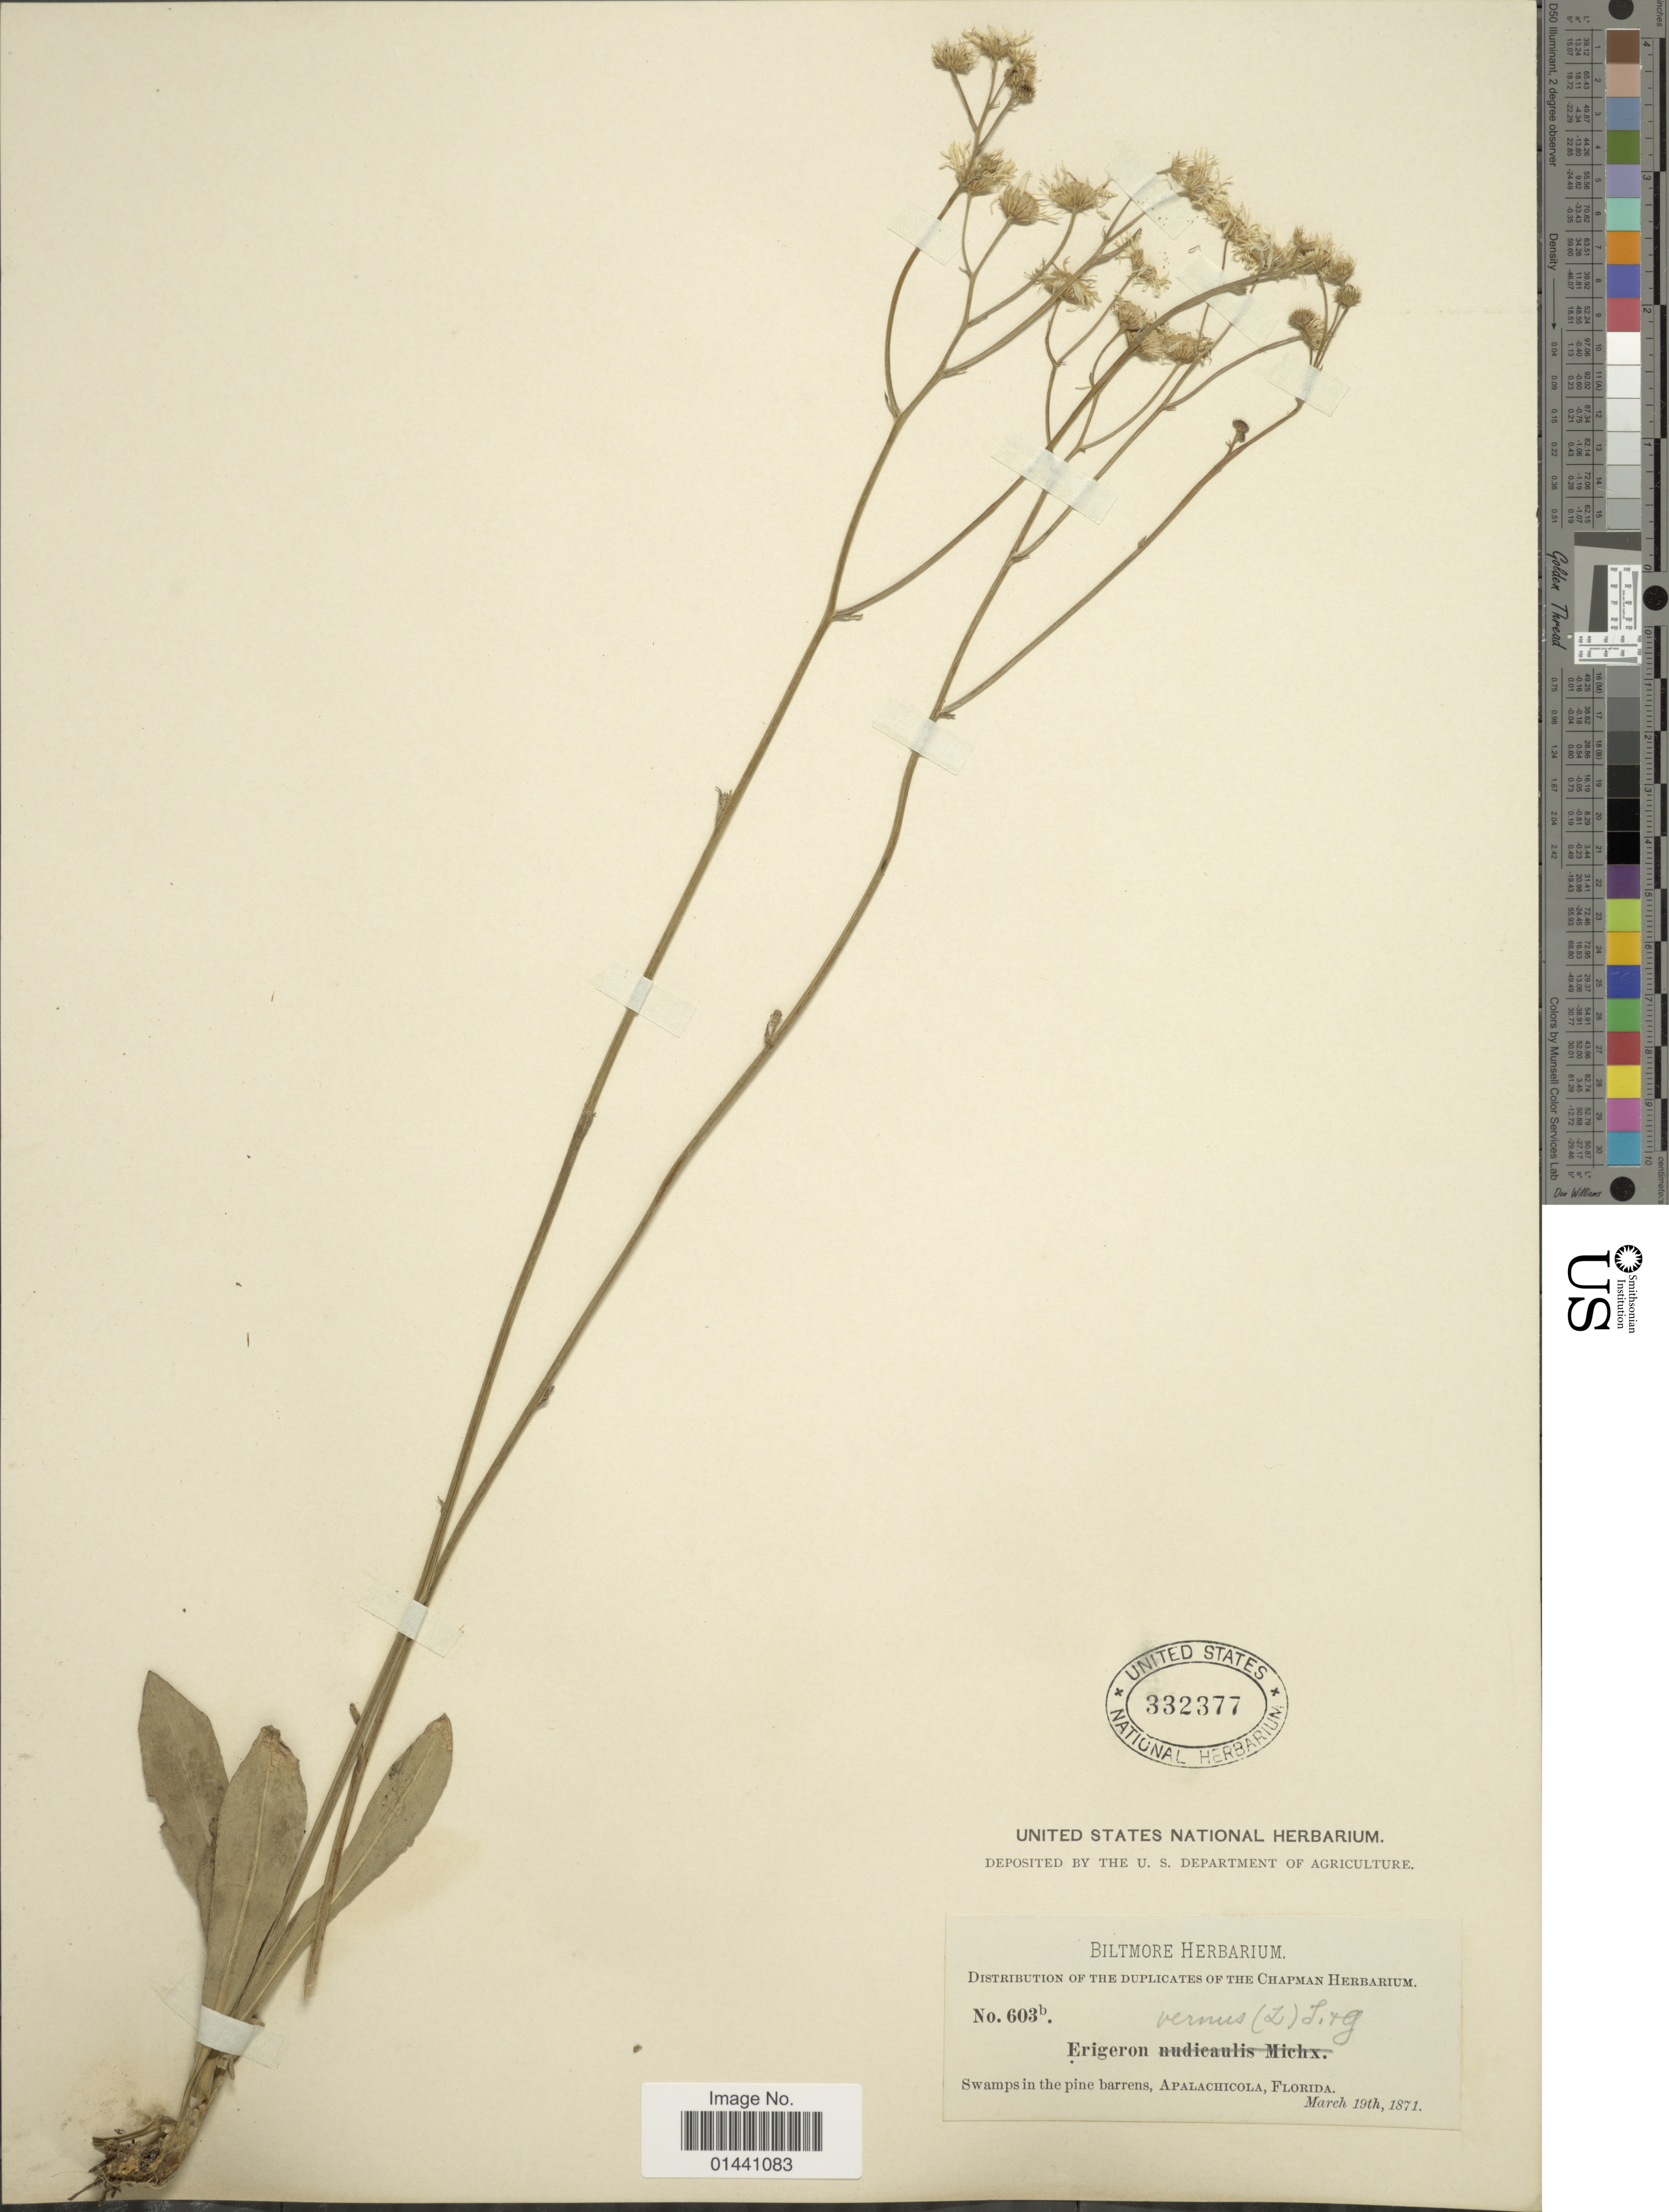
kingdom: Plantae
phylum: Tracheophyta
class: Magnoliopsida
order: Asterales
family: Asteraceae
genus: Erigeron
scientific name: Erigeron vernus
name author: (L.) Torr. & A. Gray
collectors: ex herb. Biltmore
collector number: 603b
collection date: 1871-03-19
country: United States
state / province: Florida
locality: Swamps in the pine barrens, Apalachicola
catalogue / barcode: US 332377